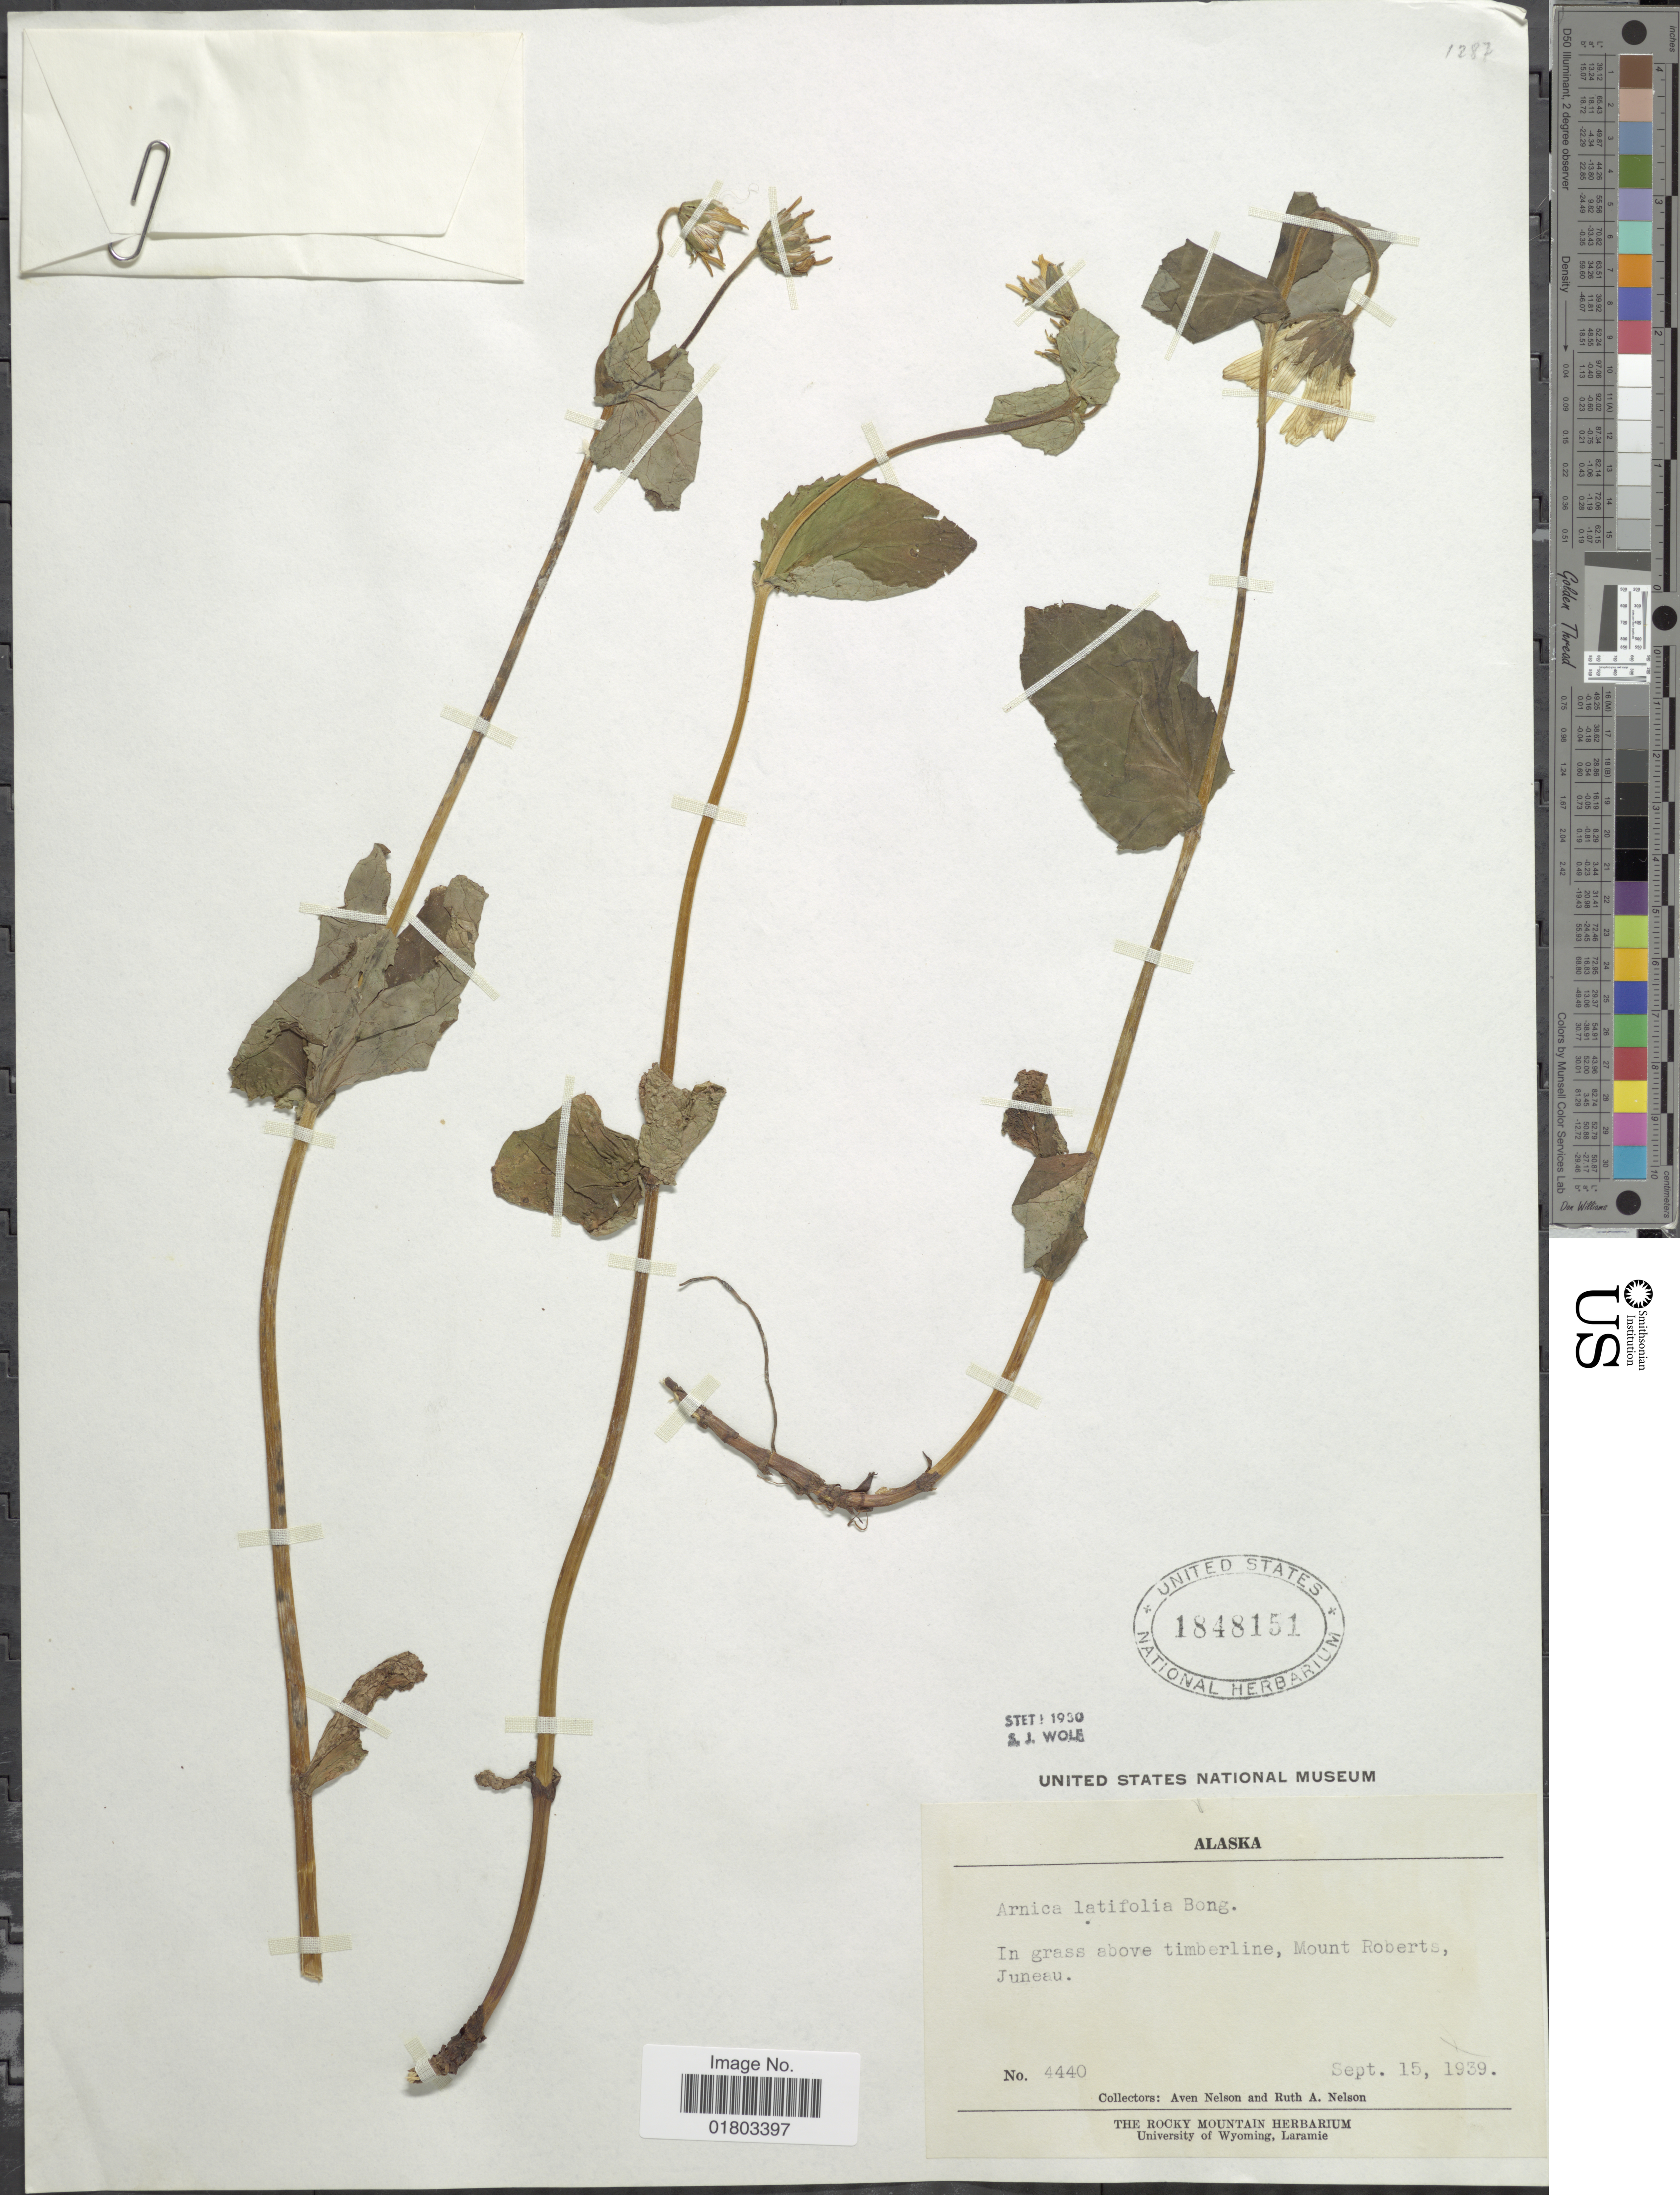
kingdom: Plantae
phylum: Tracheophyta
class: Magnoliopsida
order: Asterales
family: Asteraceae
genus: Arnica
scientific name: Arnica latifolia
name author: Bong.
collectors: A. Nelson & R. A. Nelson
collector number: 4440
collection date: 1939-09-15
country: United States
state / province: Alaska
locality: In grassy above timberline, Mount Roberts, Juneau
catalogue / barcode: US 1848151